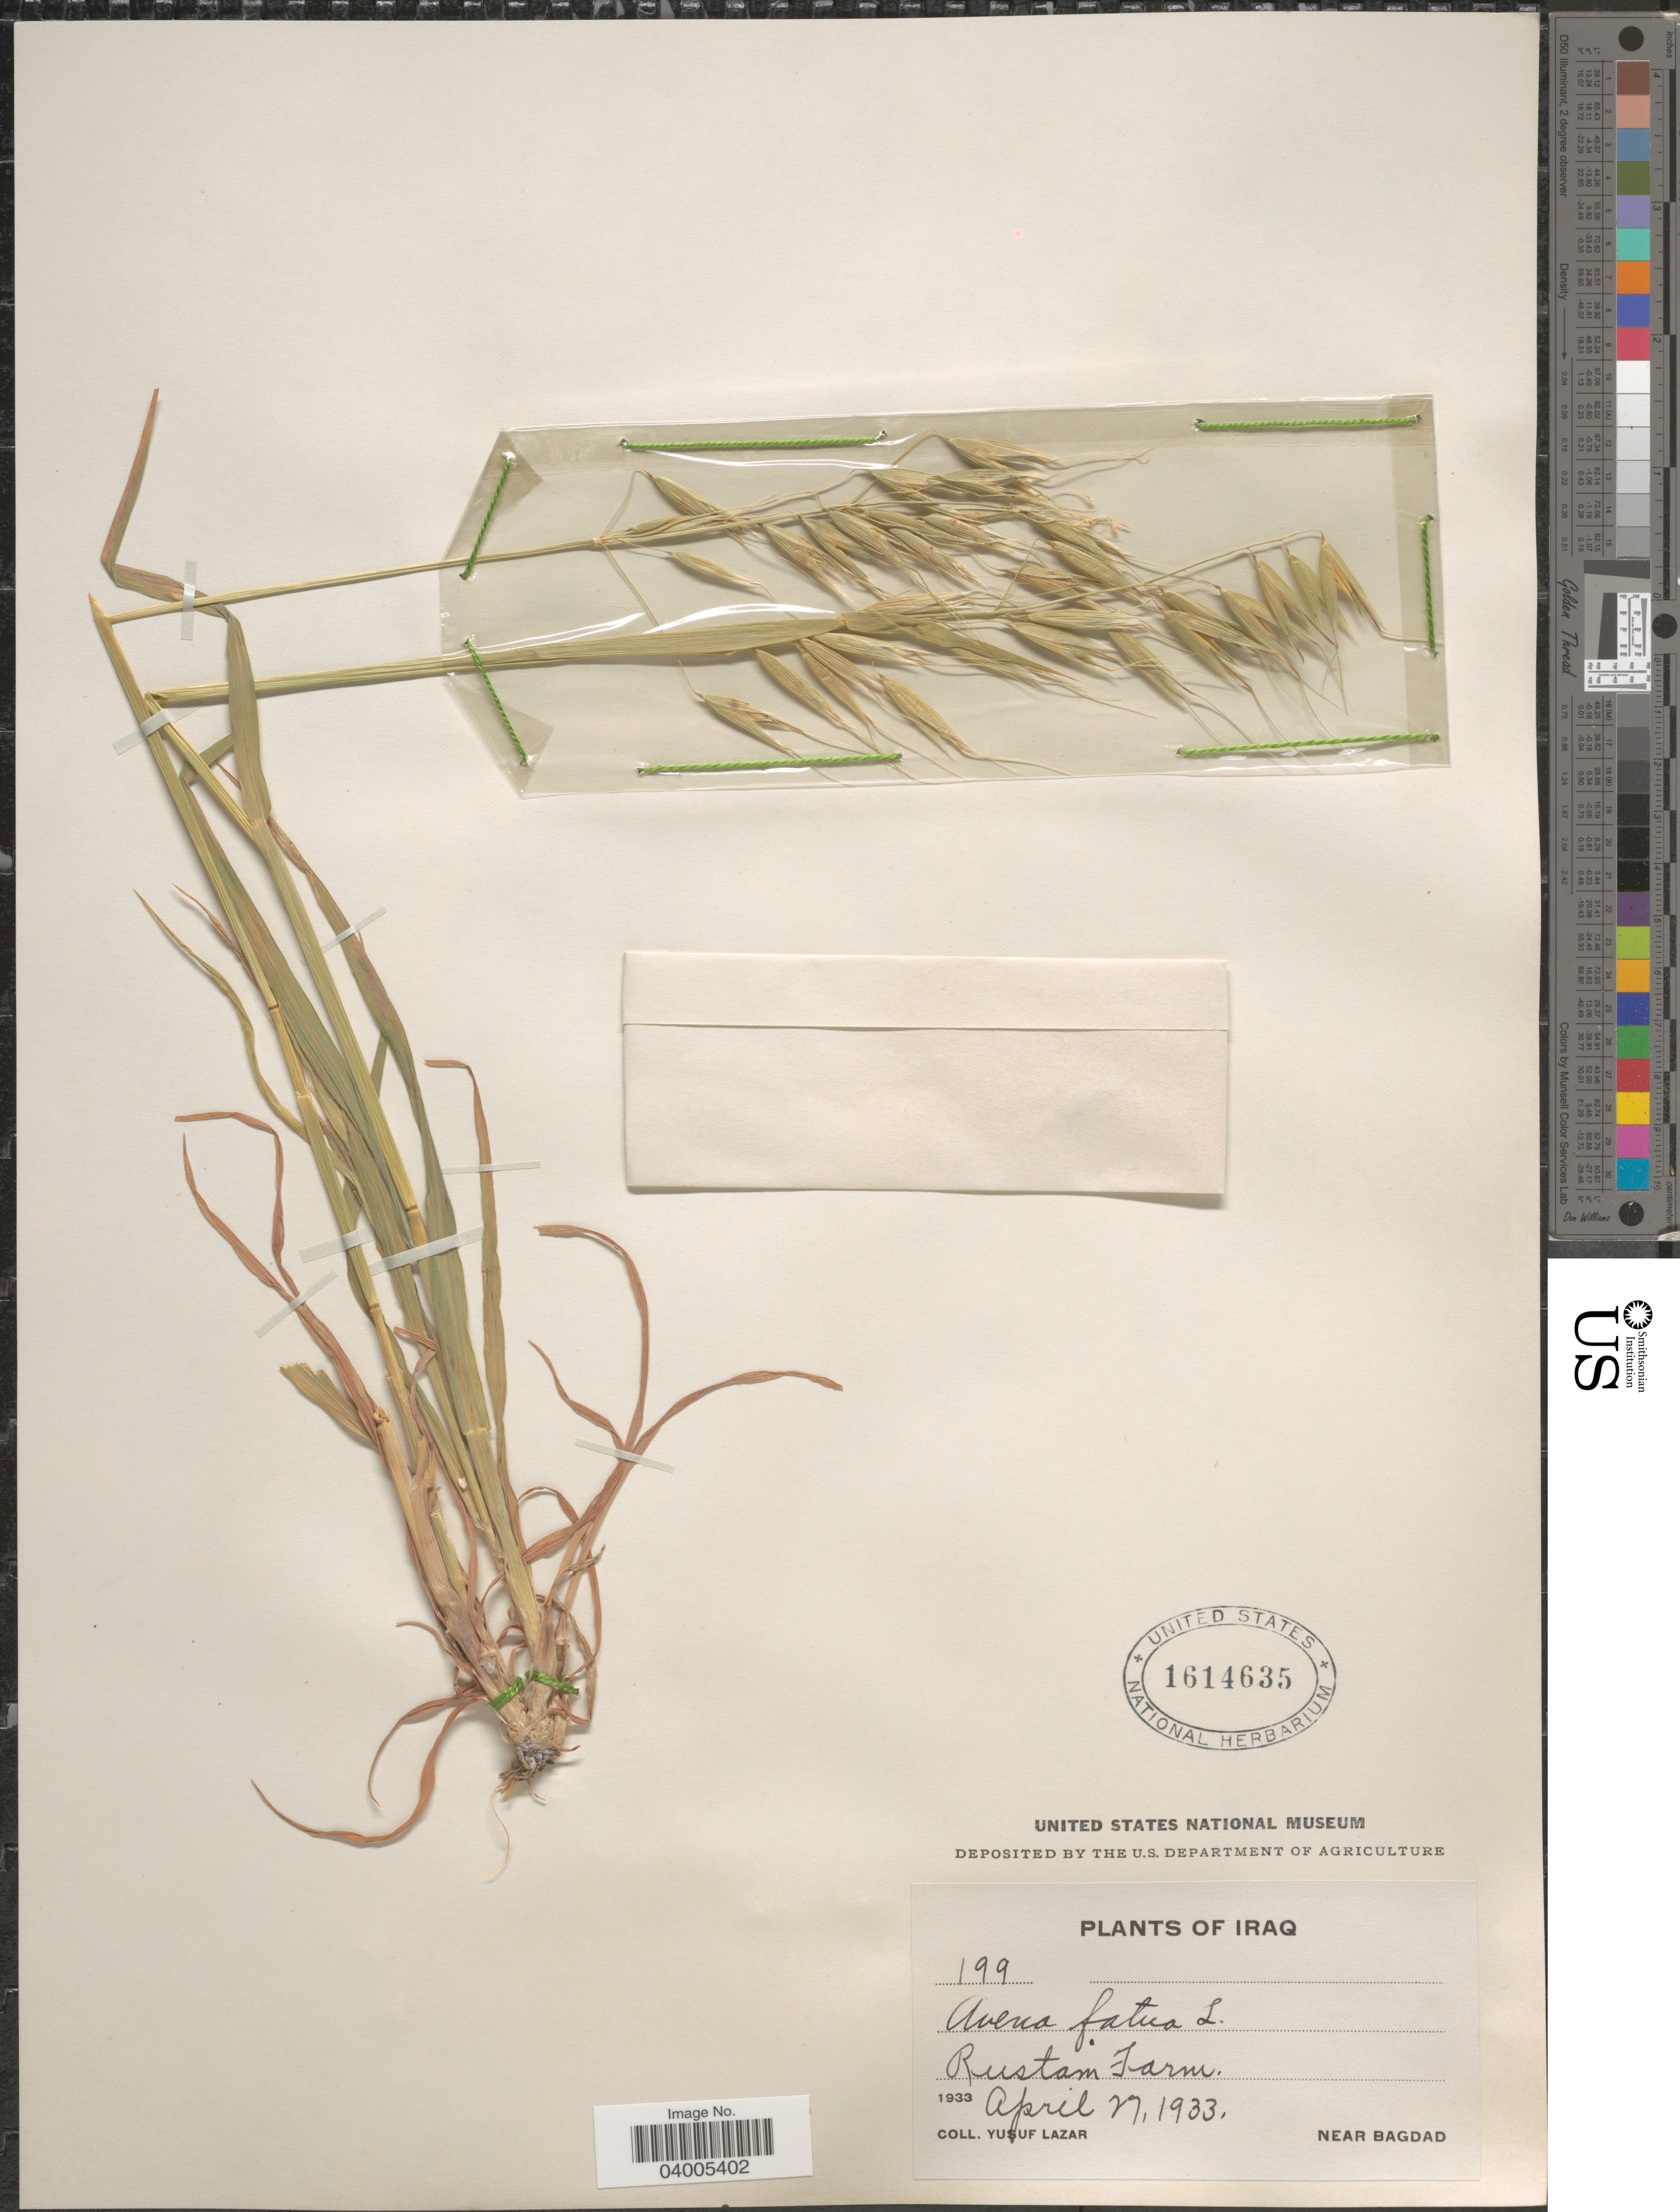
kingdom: Plantae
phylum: Tracheophyta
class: Liliopsida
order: Poales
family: Poaceae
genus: Avena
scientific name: Avena fatua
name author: L.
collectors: Y. Lazar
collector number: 199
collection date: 1933-04-27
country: Iraq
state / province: Baghdad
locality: Rustam Farm. Near Bagdad.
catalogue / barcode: US 1614635